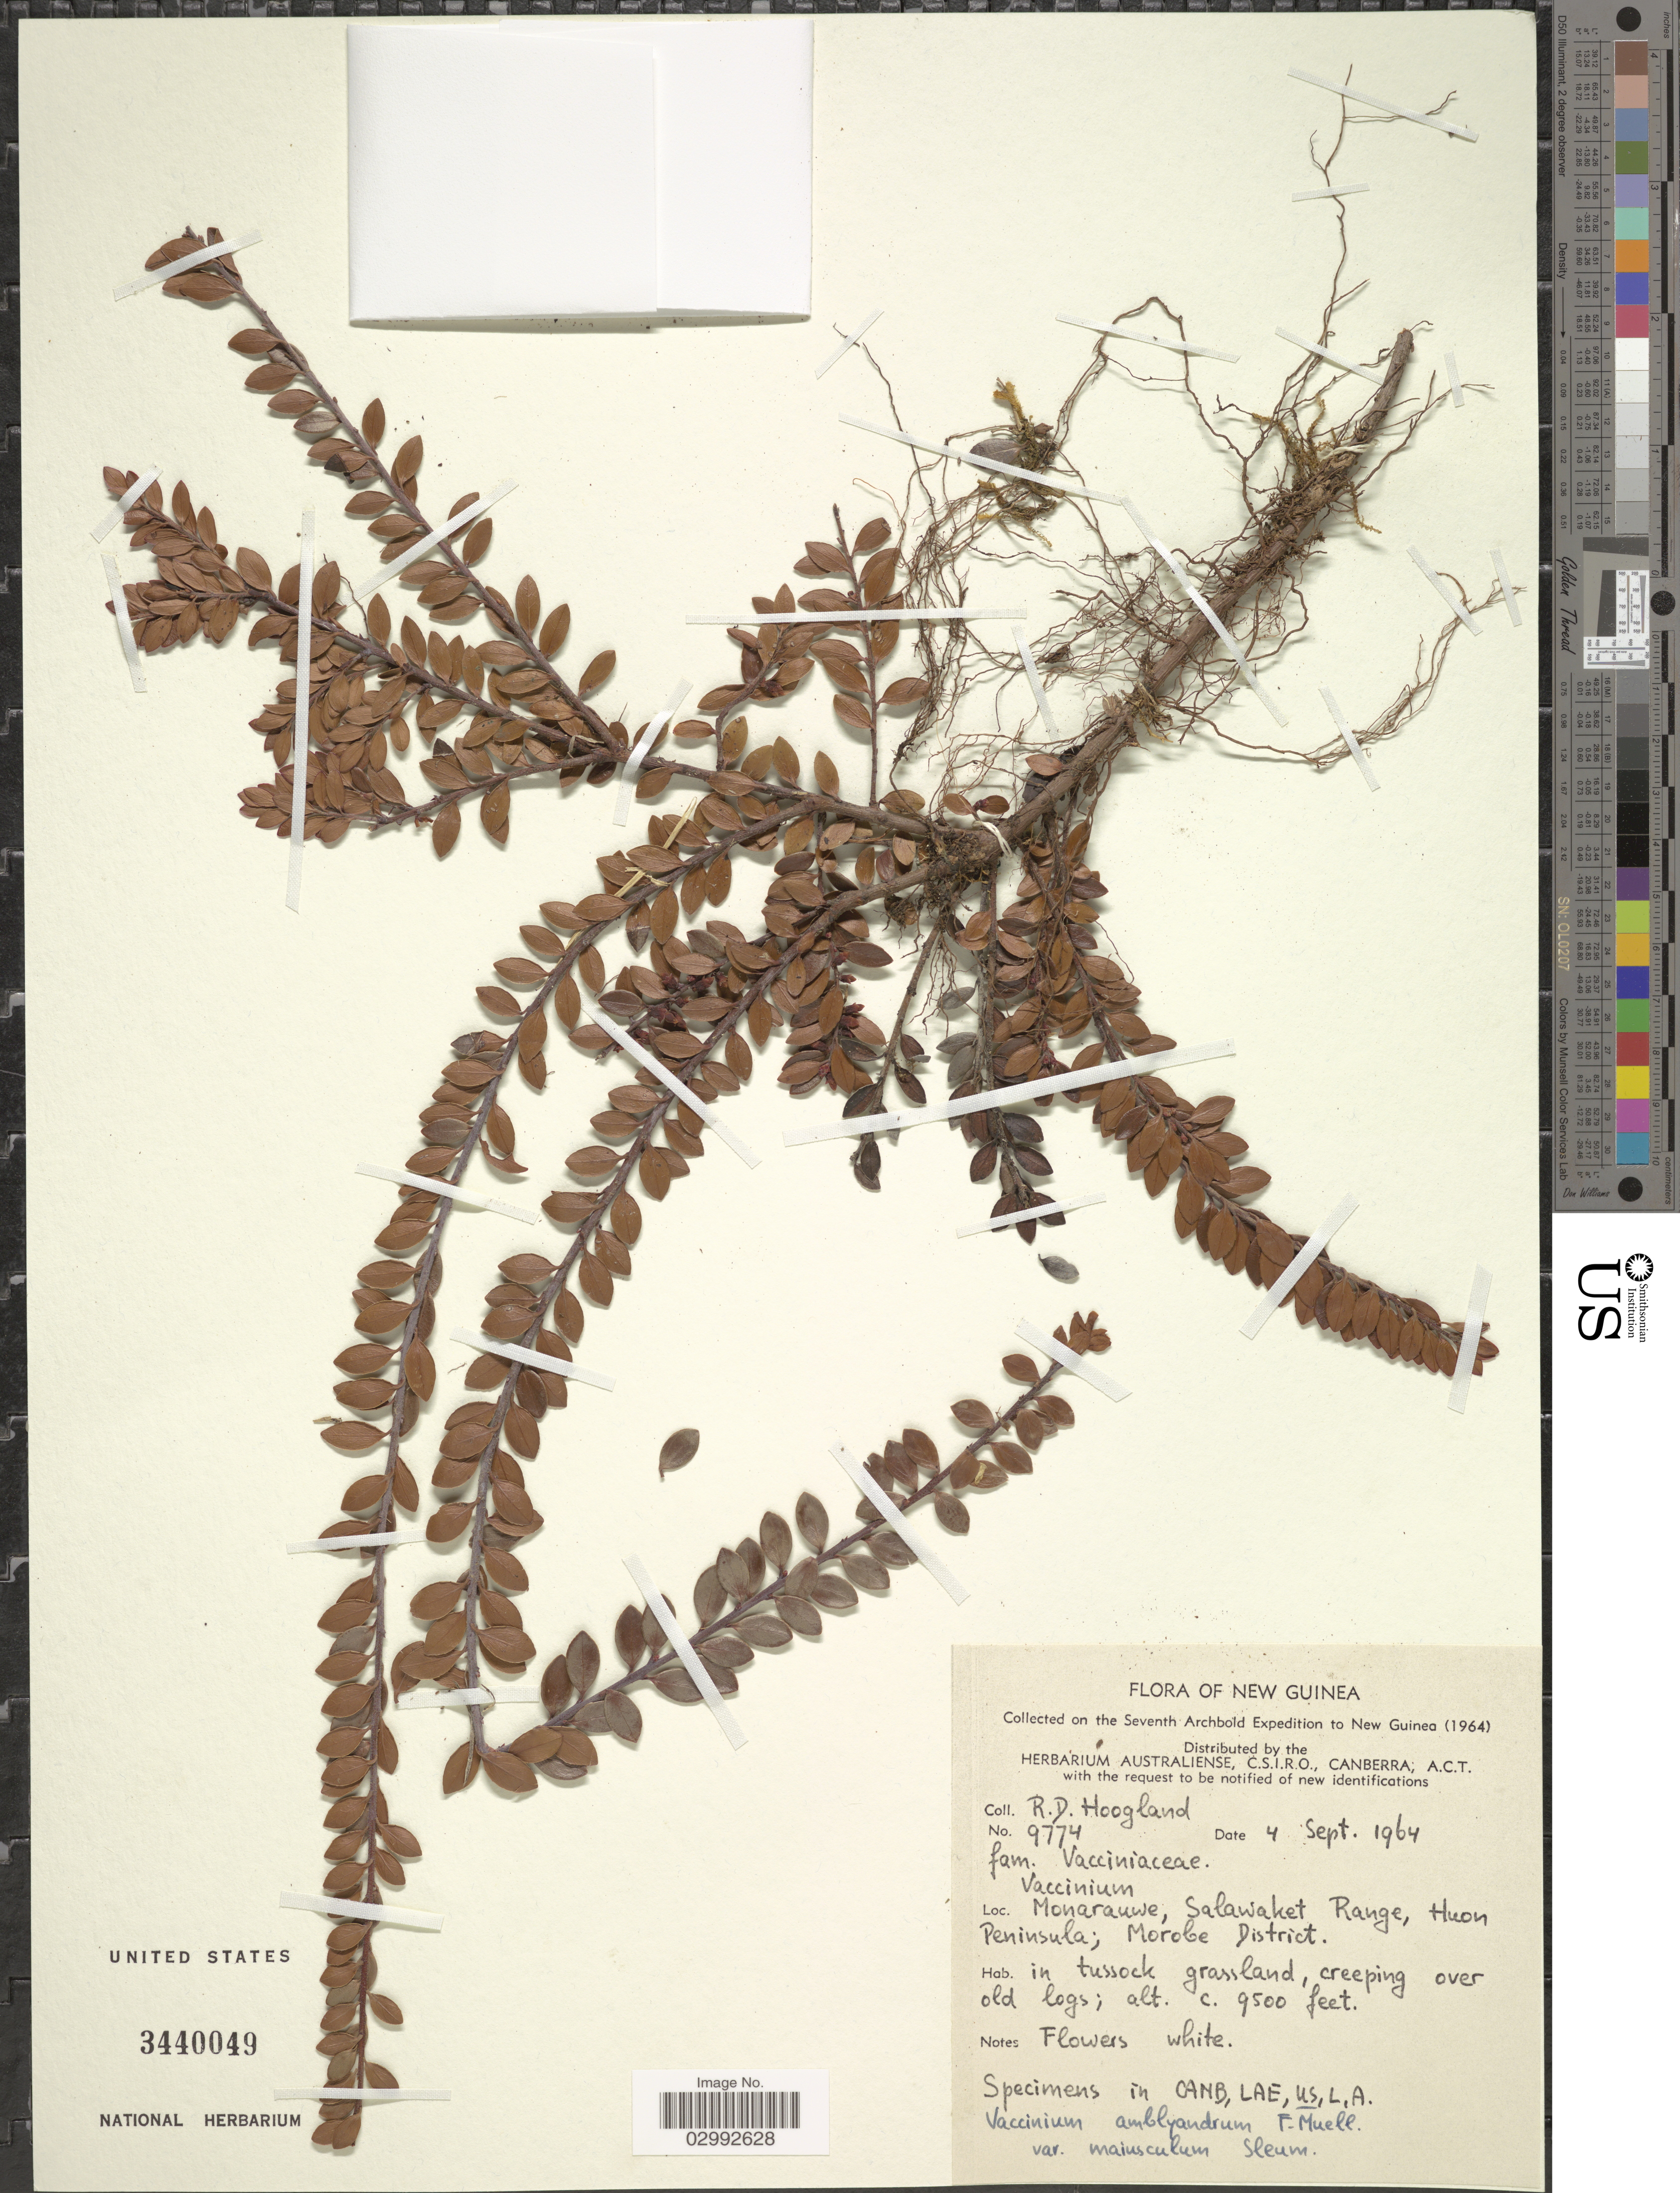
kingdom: Plantae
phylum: Tracheophyta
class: Magnoliopsida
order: Ericales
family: Ericaceae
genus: Vaccinium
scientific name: Vaccinium sp.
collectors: R. D. Hoogland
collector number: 9774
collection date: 1964-09-04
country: Papua New Guinea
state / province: Morobe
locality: New Guinea. Monarauwe, Salawaket Range, Huon Peninsula; Morobe District.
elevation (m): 2896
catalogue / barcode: US 3440049